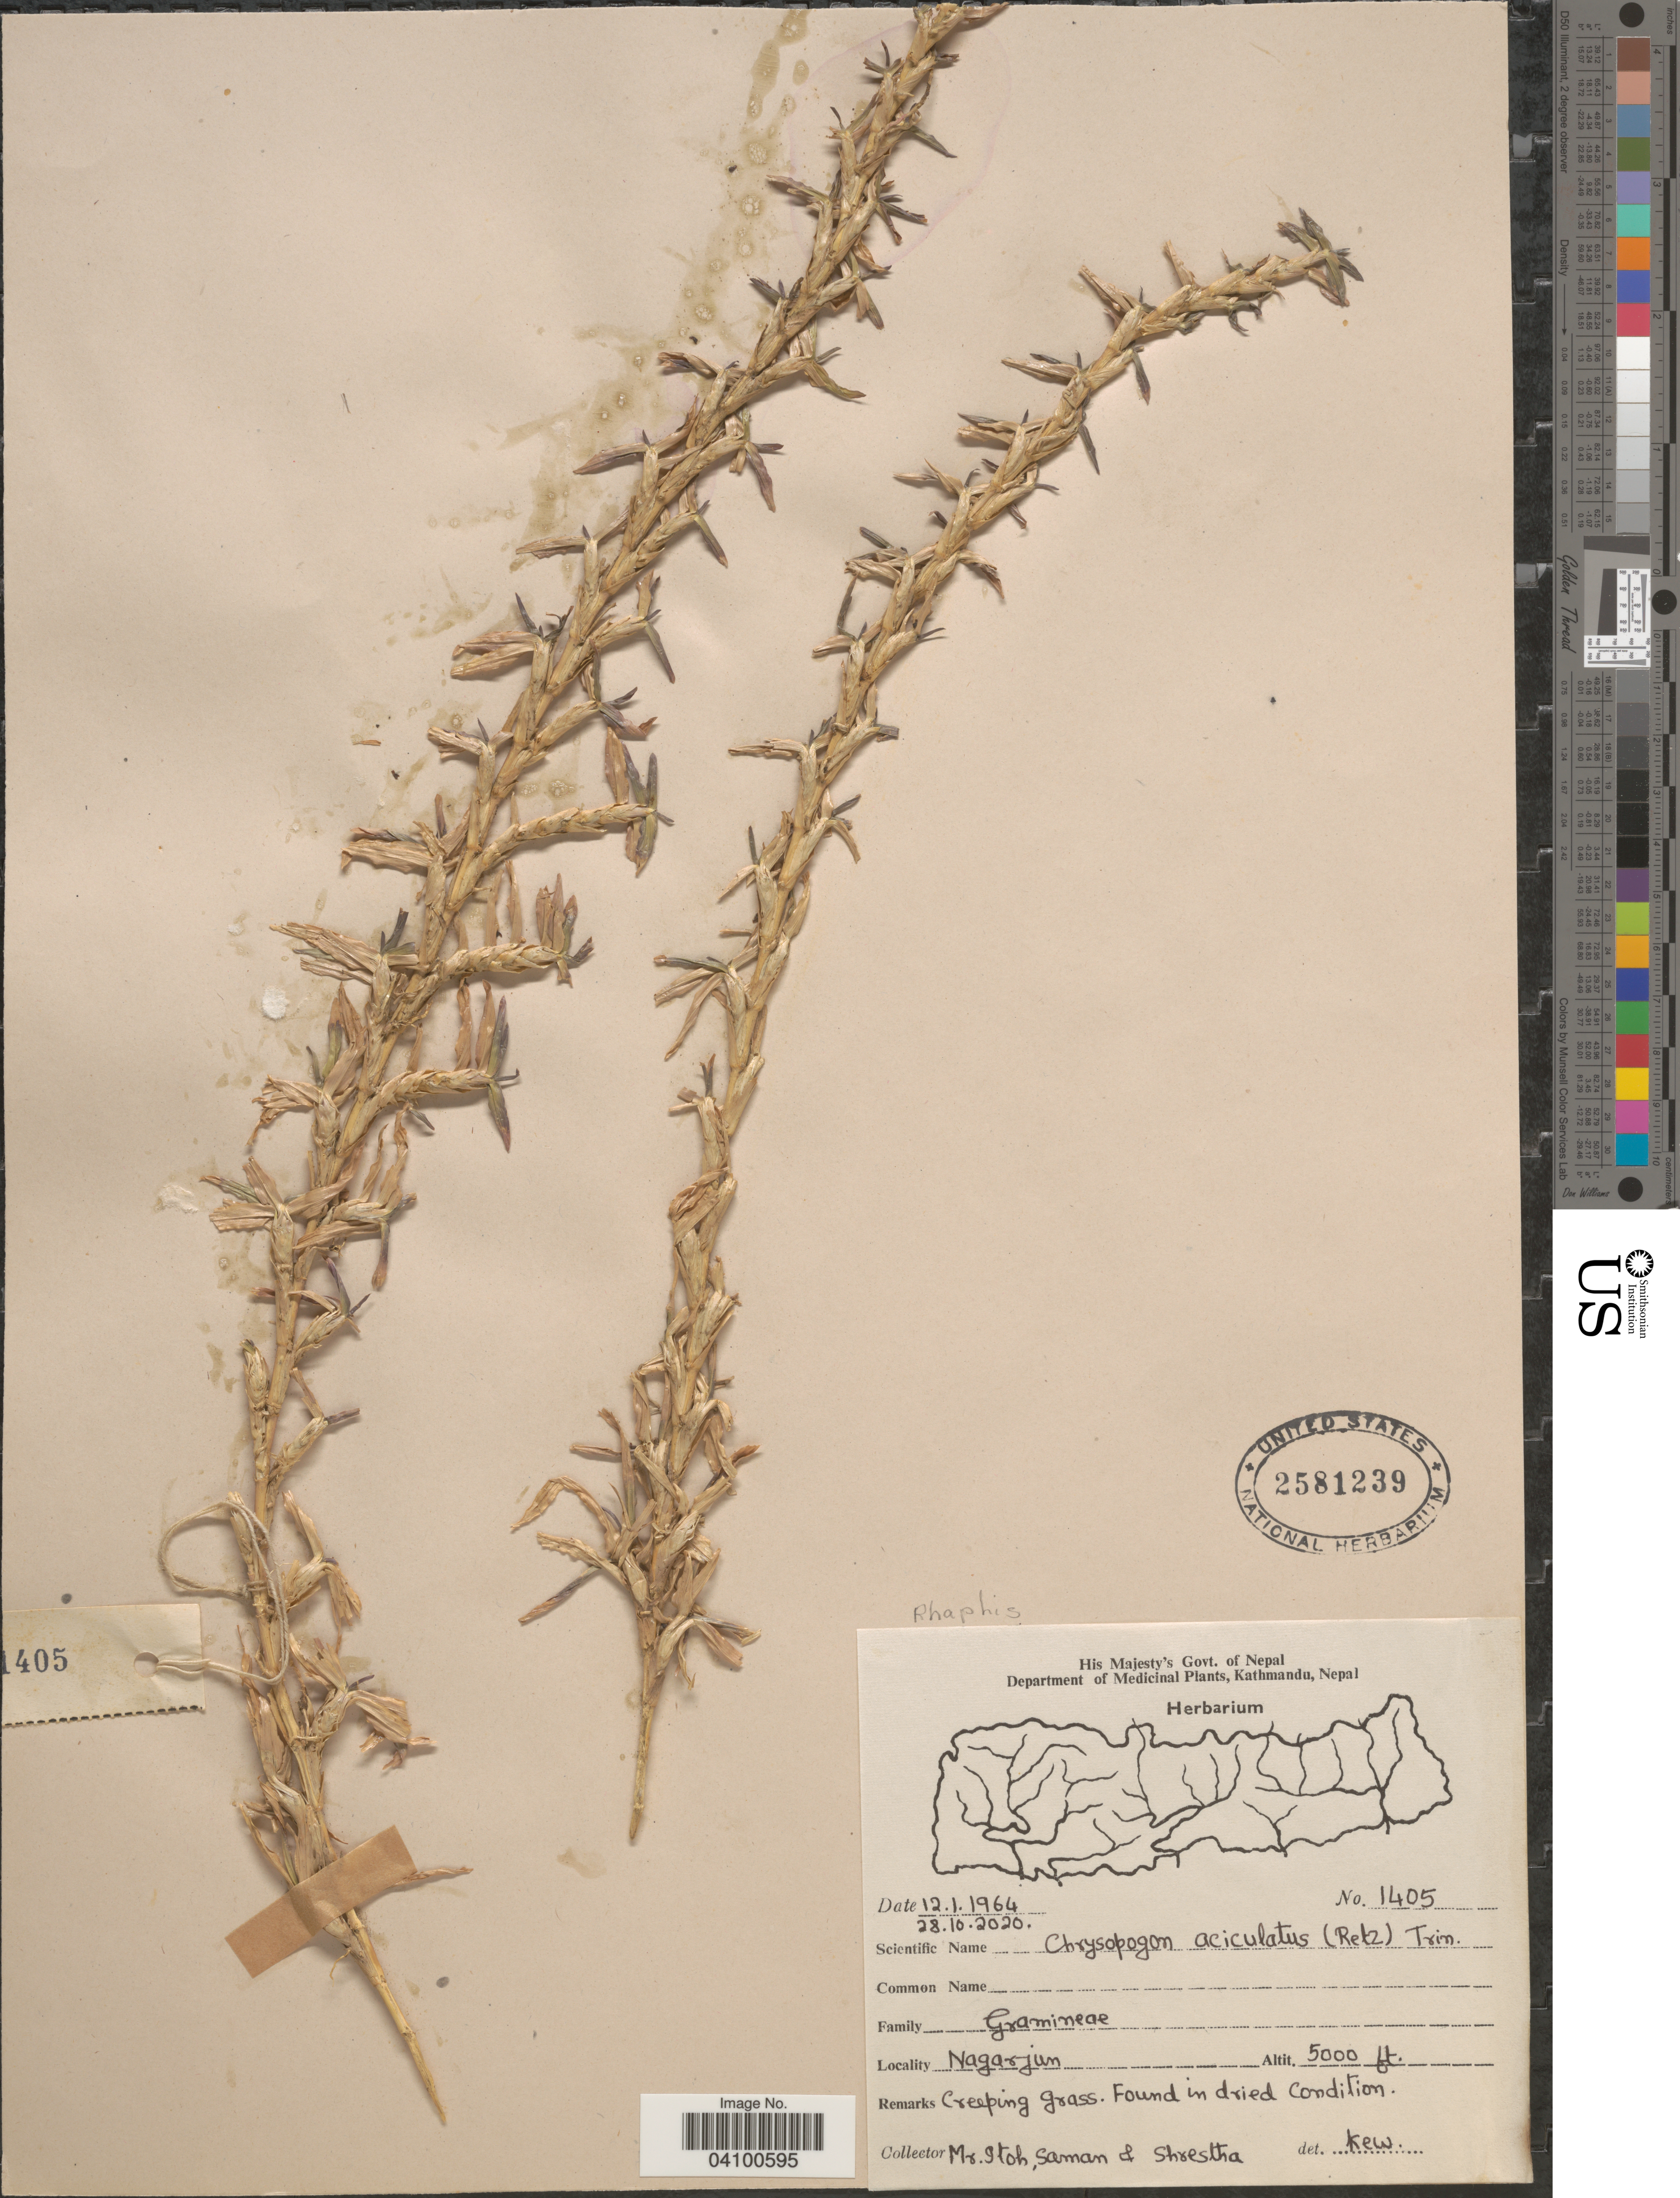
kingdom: Plantae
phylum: Tracheophyta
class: Liliopsida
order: Poales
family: Poaceae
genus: Chrysopogon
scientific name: Chrysopogon aciculatus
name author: (Retz.) Trin.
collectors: M. Itoh, -. Saman & -. Shrestha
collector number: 1405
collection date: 1964-01-12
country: Nepal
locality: Nagarjun.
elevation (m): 1524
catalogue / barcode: US 2581239